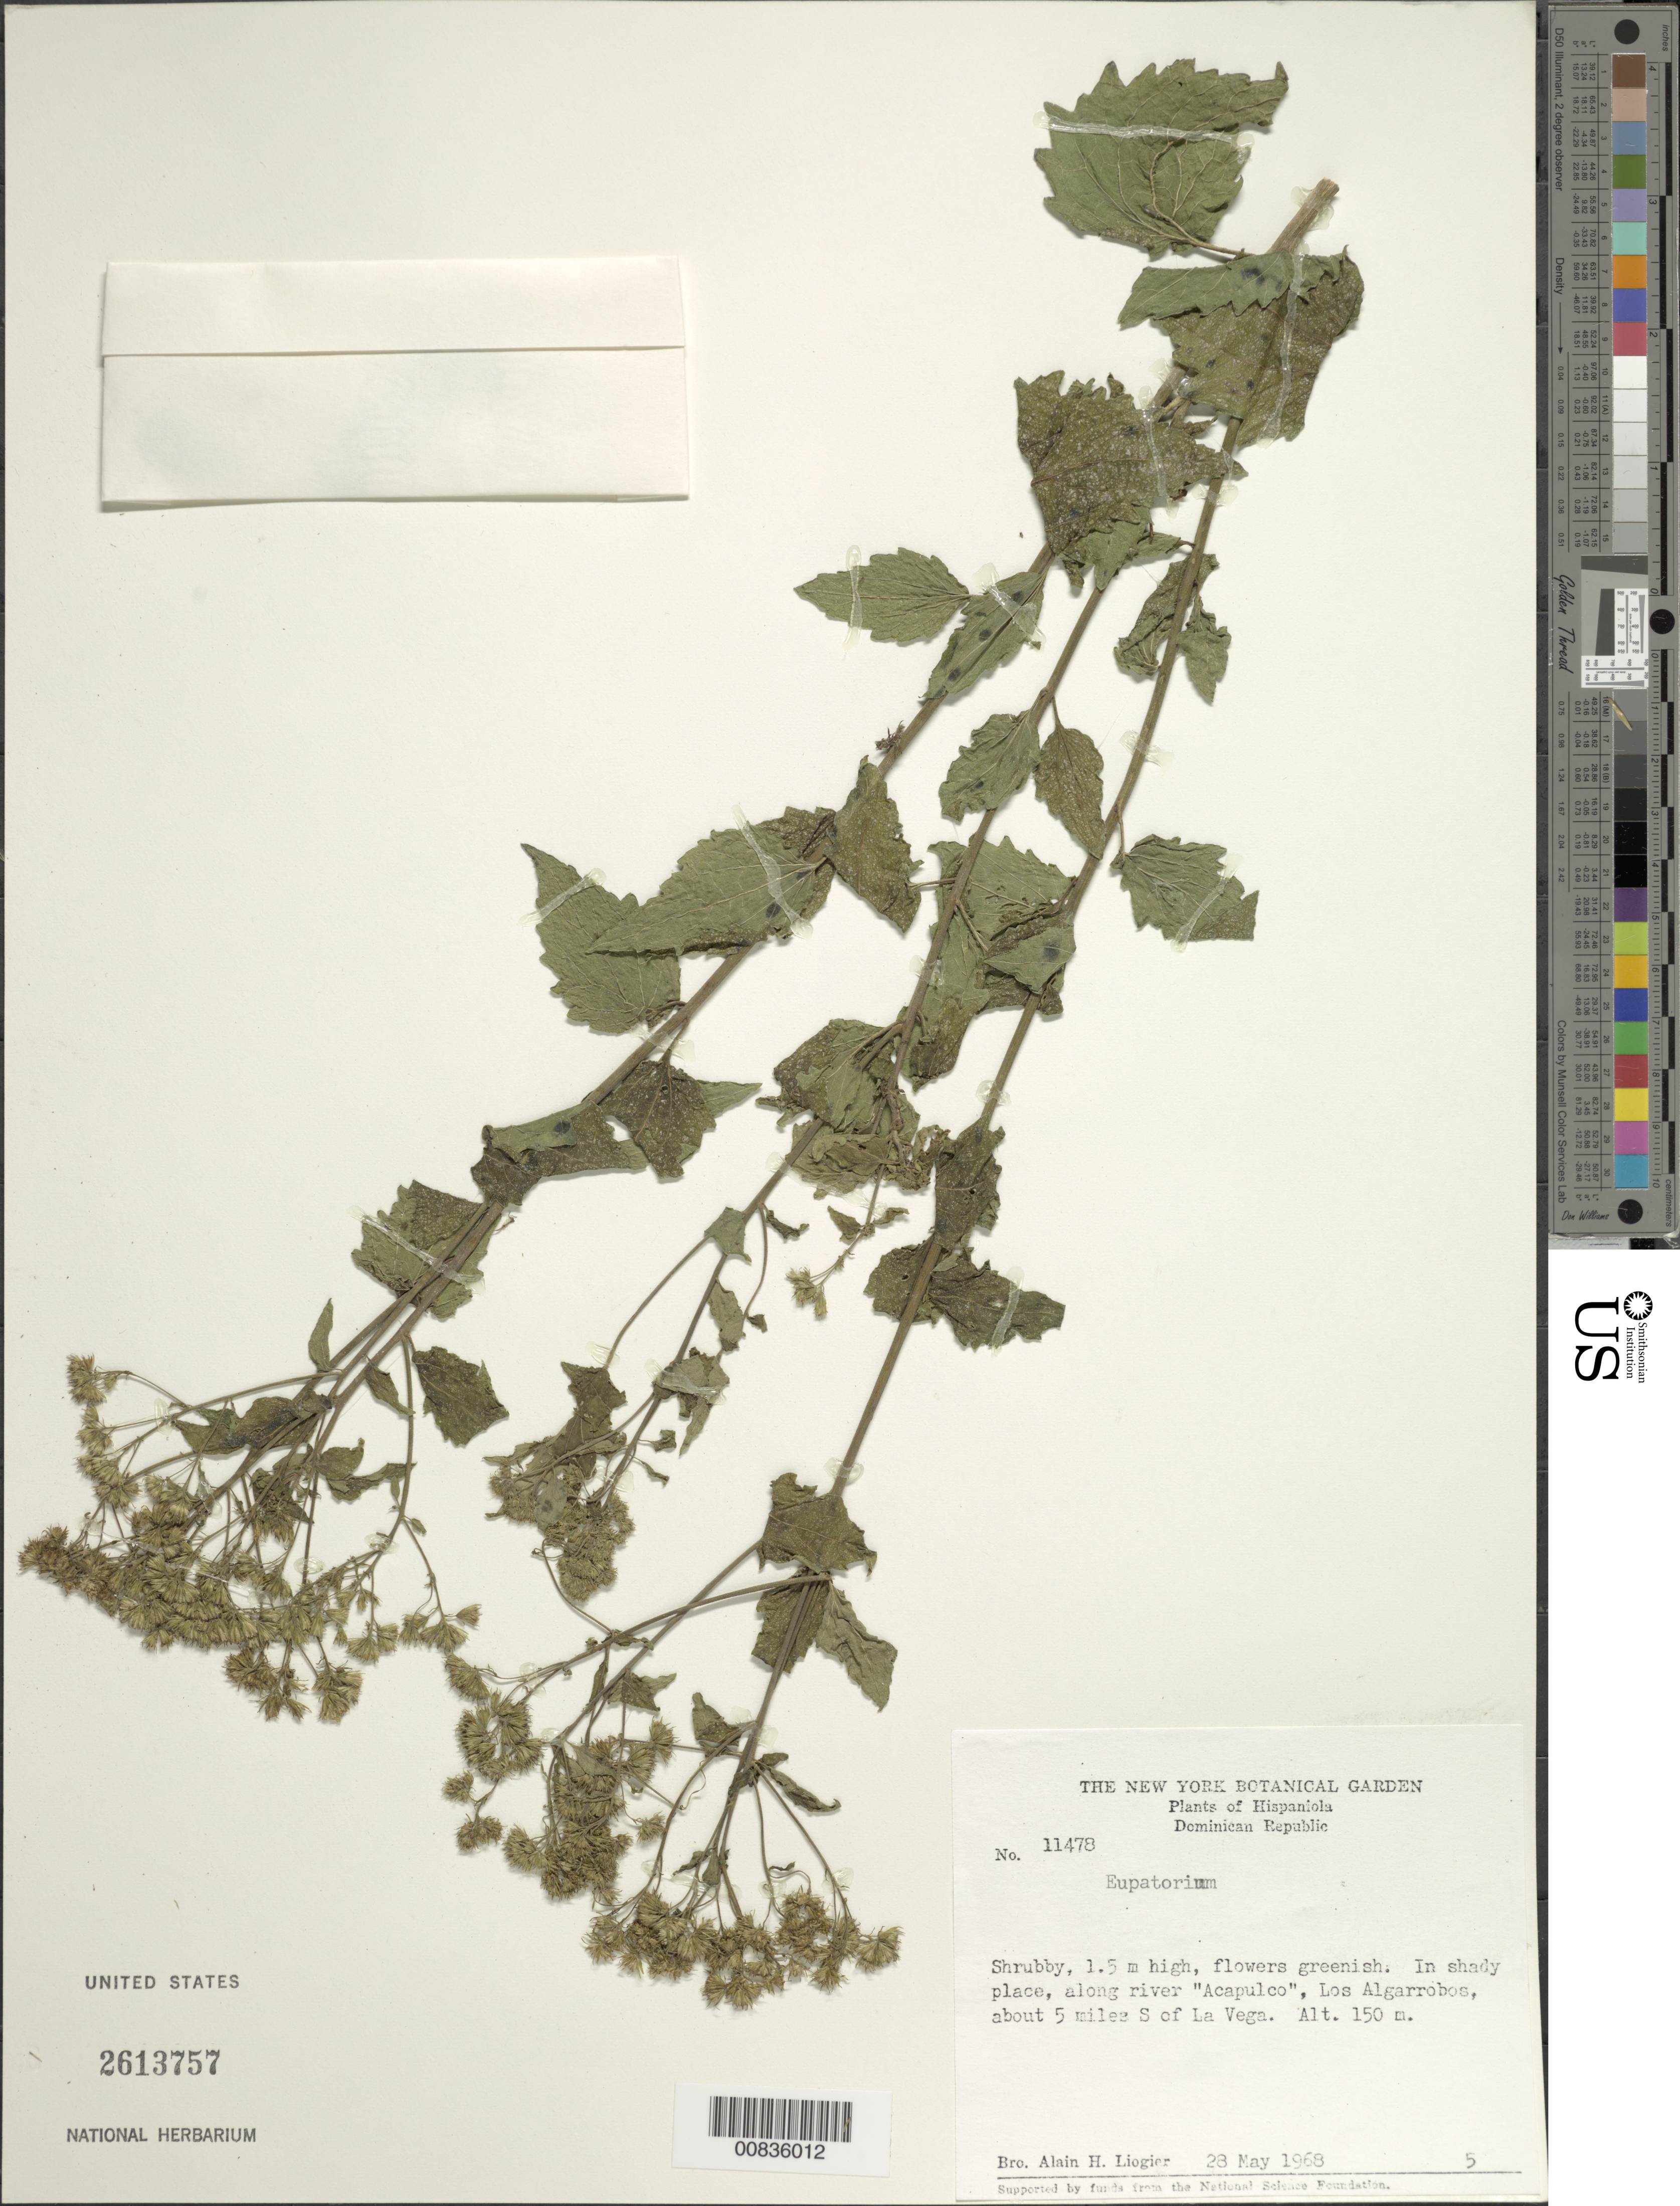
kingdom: Plantae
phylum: Tracheophyta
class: Magnoliopsida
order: Asterales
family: Asteraceae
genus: Koanophyllon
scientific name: Koanophyllon barahonense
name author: (Urb.) R.M. King & H. Rob.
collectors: A. H. Liogier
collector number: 11478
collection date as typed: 28 May 1968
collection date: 1968-05-28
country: Dominican Republic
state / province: La Vega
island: Hispaniola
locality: Along river "Acapulco", Los Algarrobos, about 5 miles S of La Vega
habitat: In shady place along river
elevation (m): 150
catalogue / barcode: US 2613757